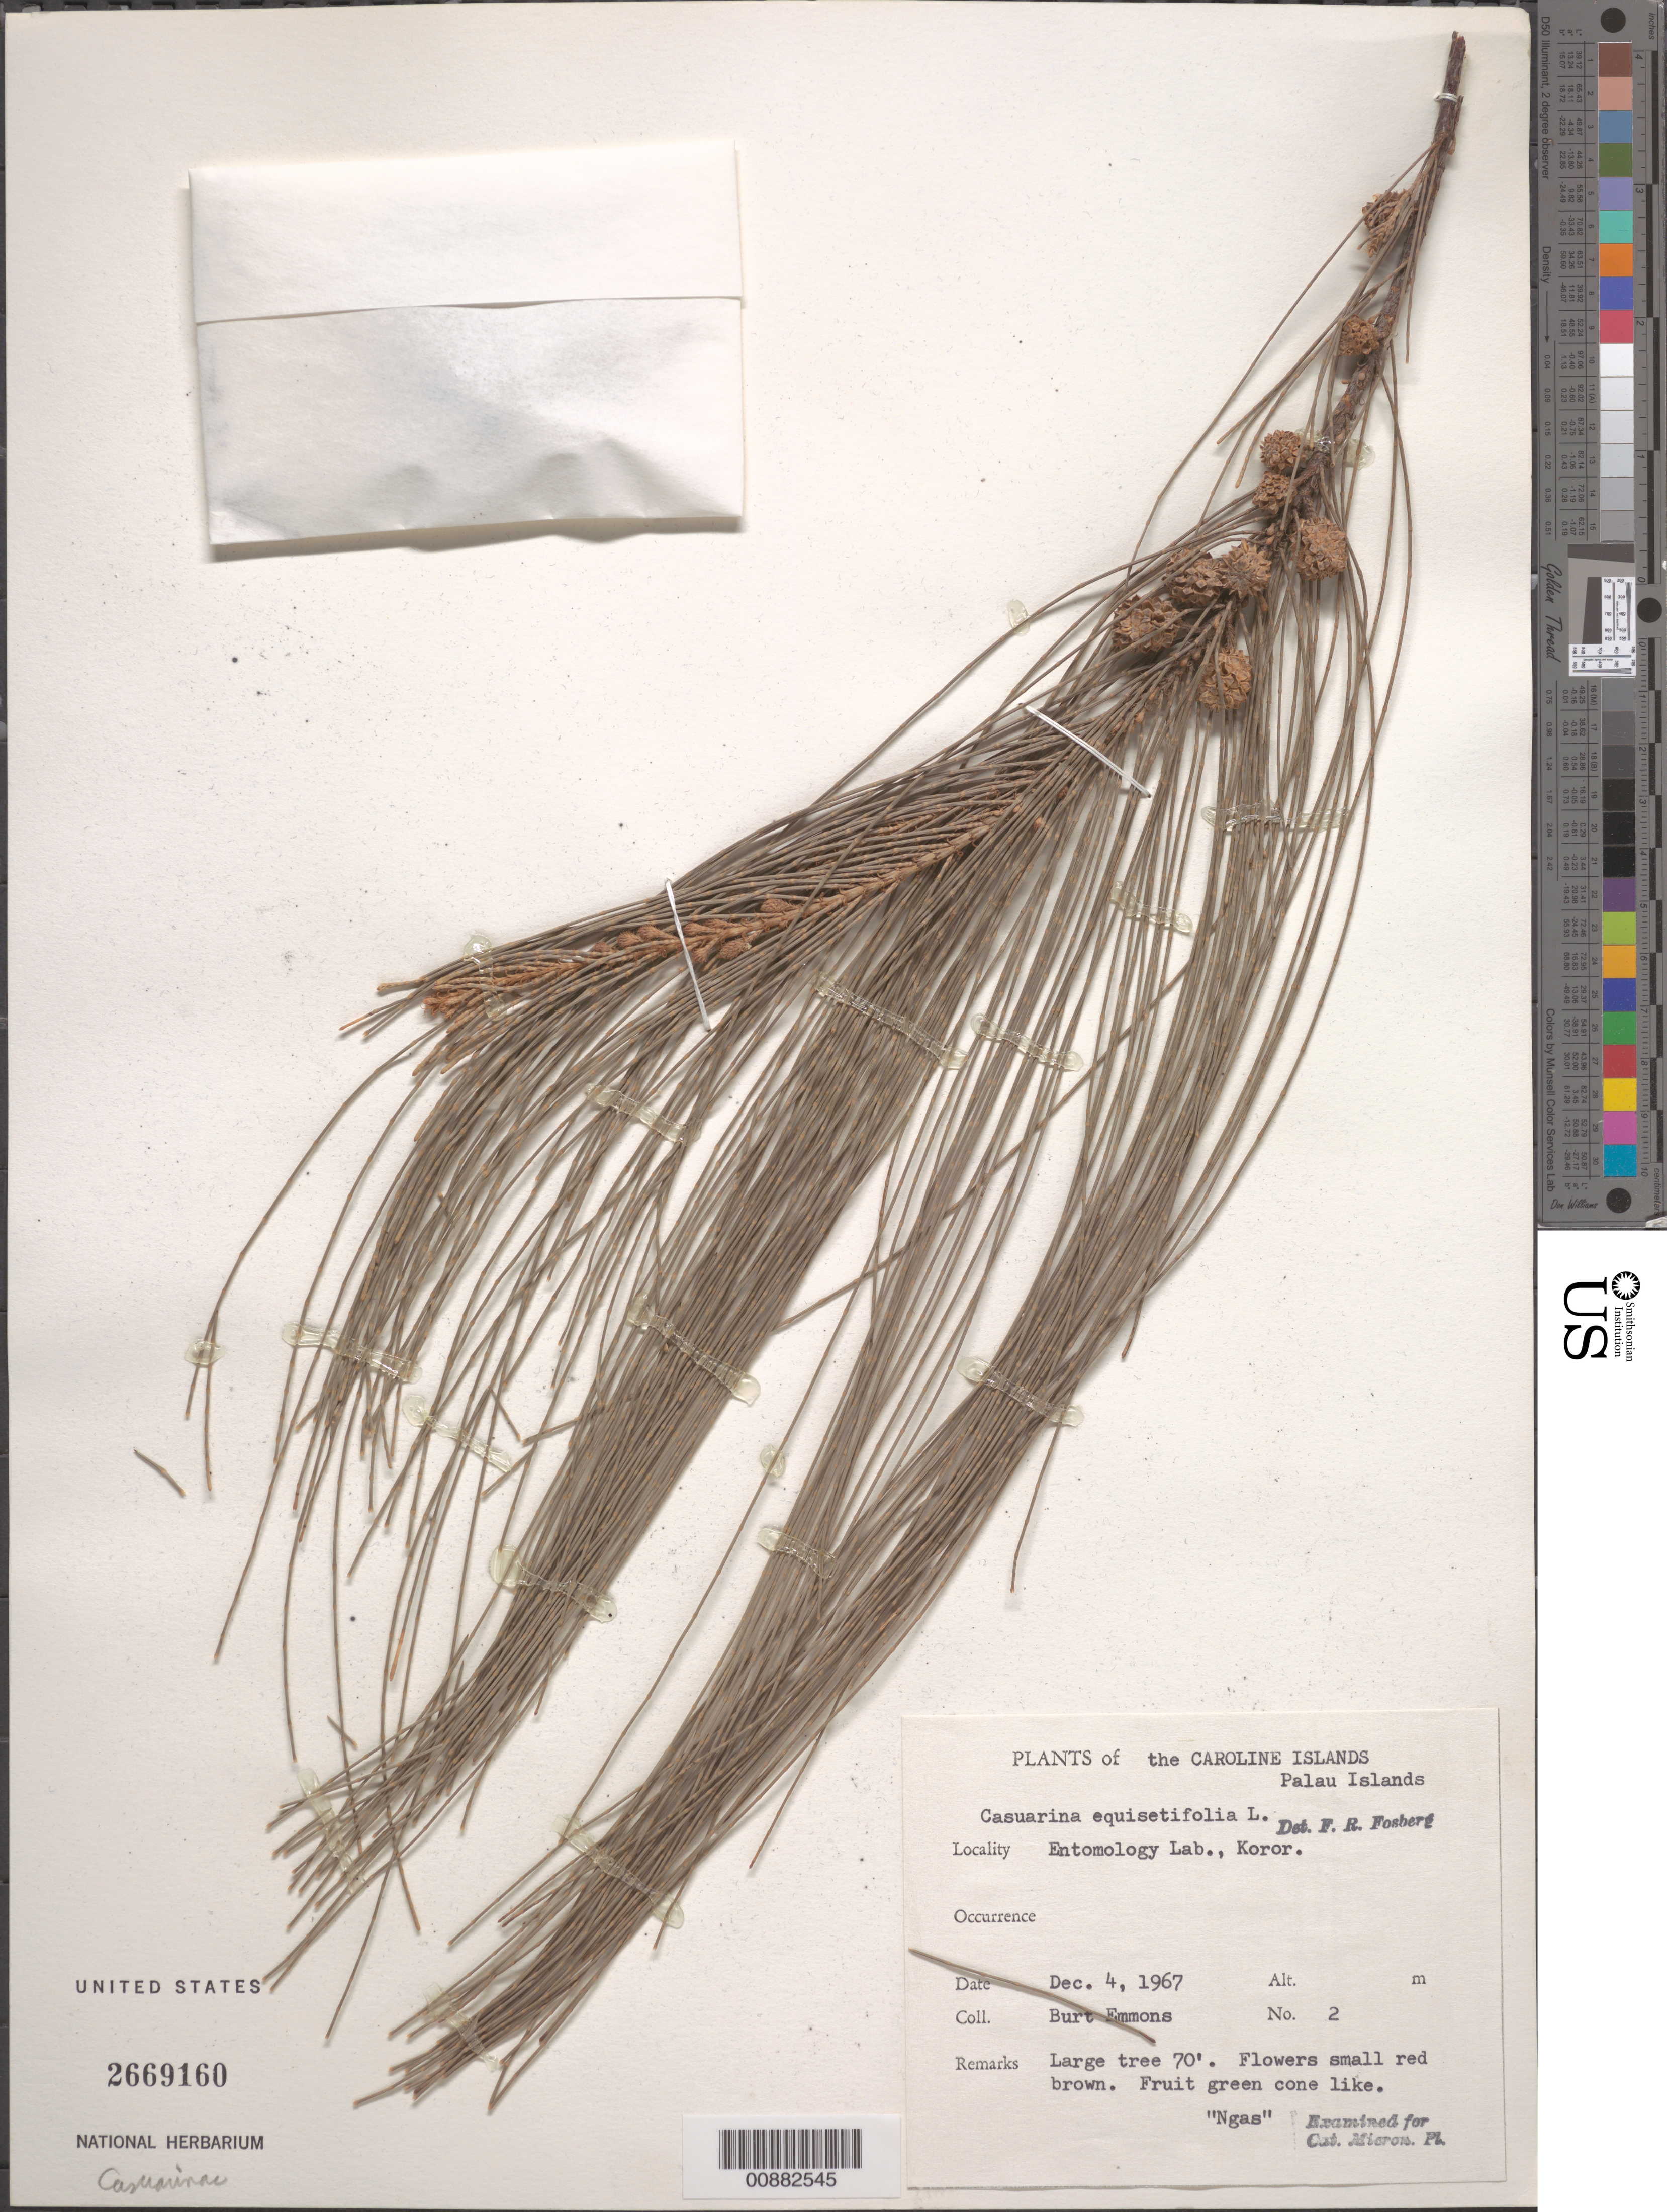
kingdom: Plantae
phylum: Tracheophyta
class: Magnoliopsida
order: Fagales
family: Casuarinaceae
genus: Casuarina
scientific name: Casuarina equisetifolia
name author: L.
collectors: B. Emmons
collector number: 2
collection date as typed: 04 Dec 1967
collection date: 1967-12-04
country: Micronesia, Federated States of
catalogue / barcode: US 2669160